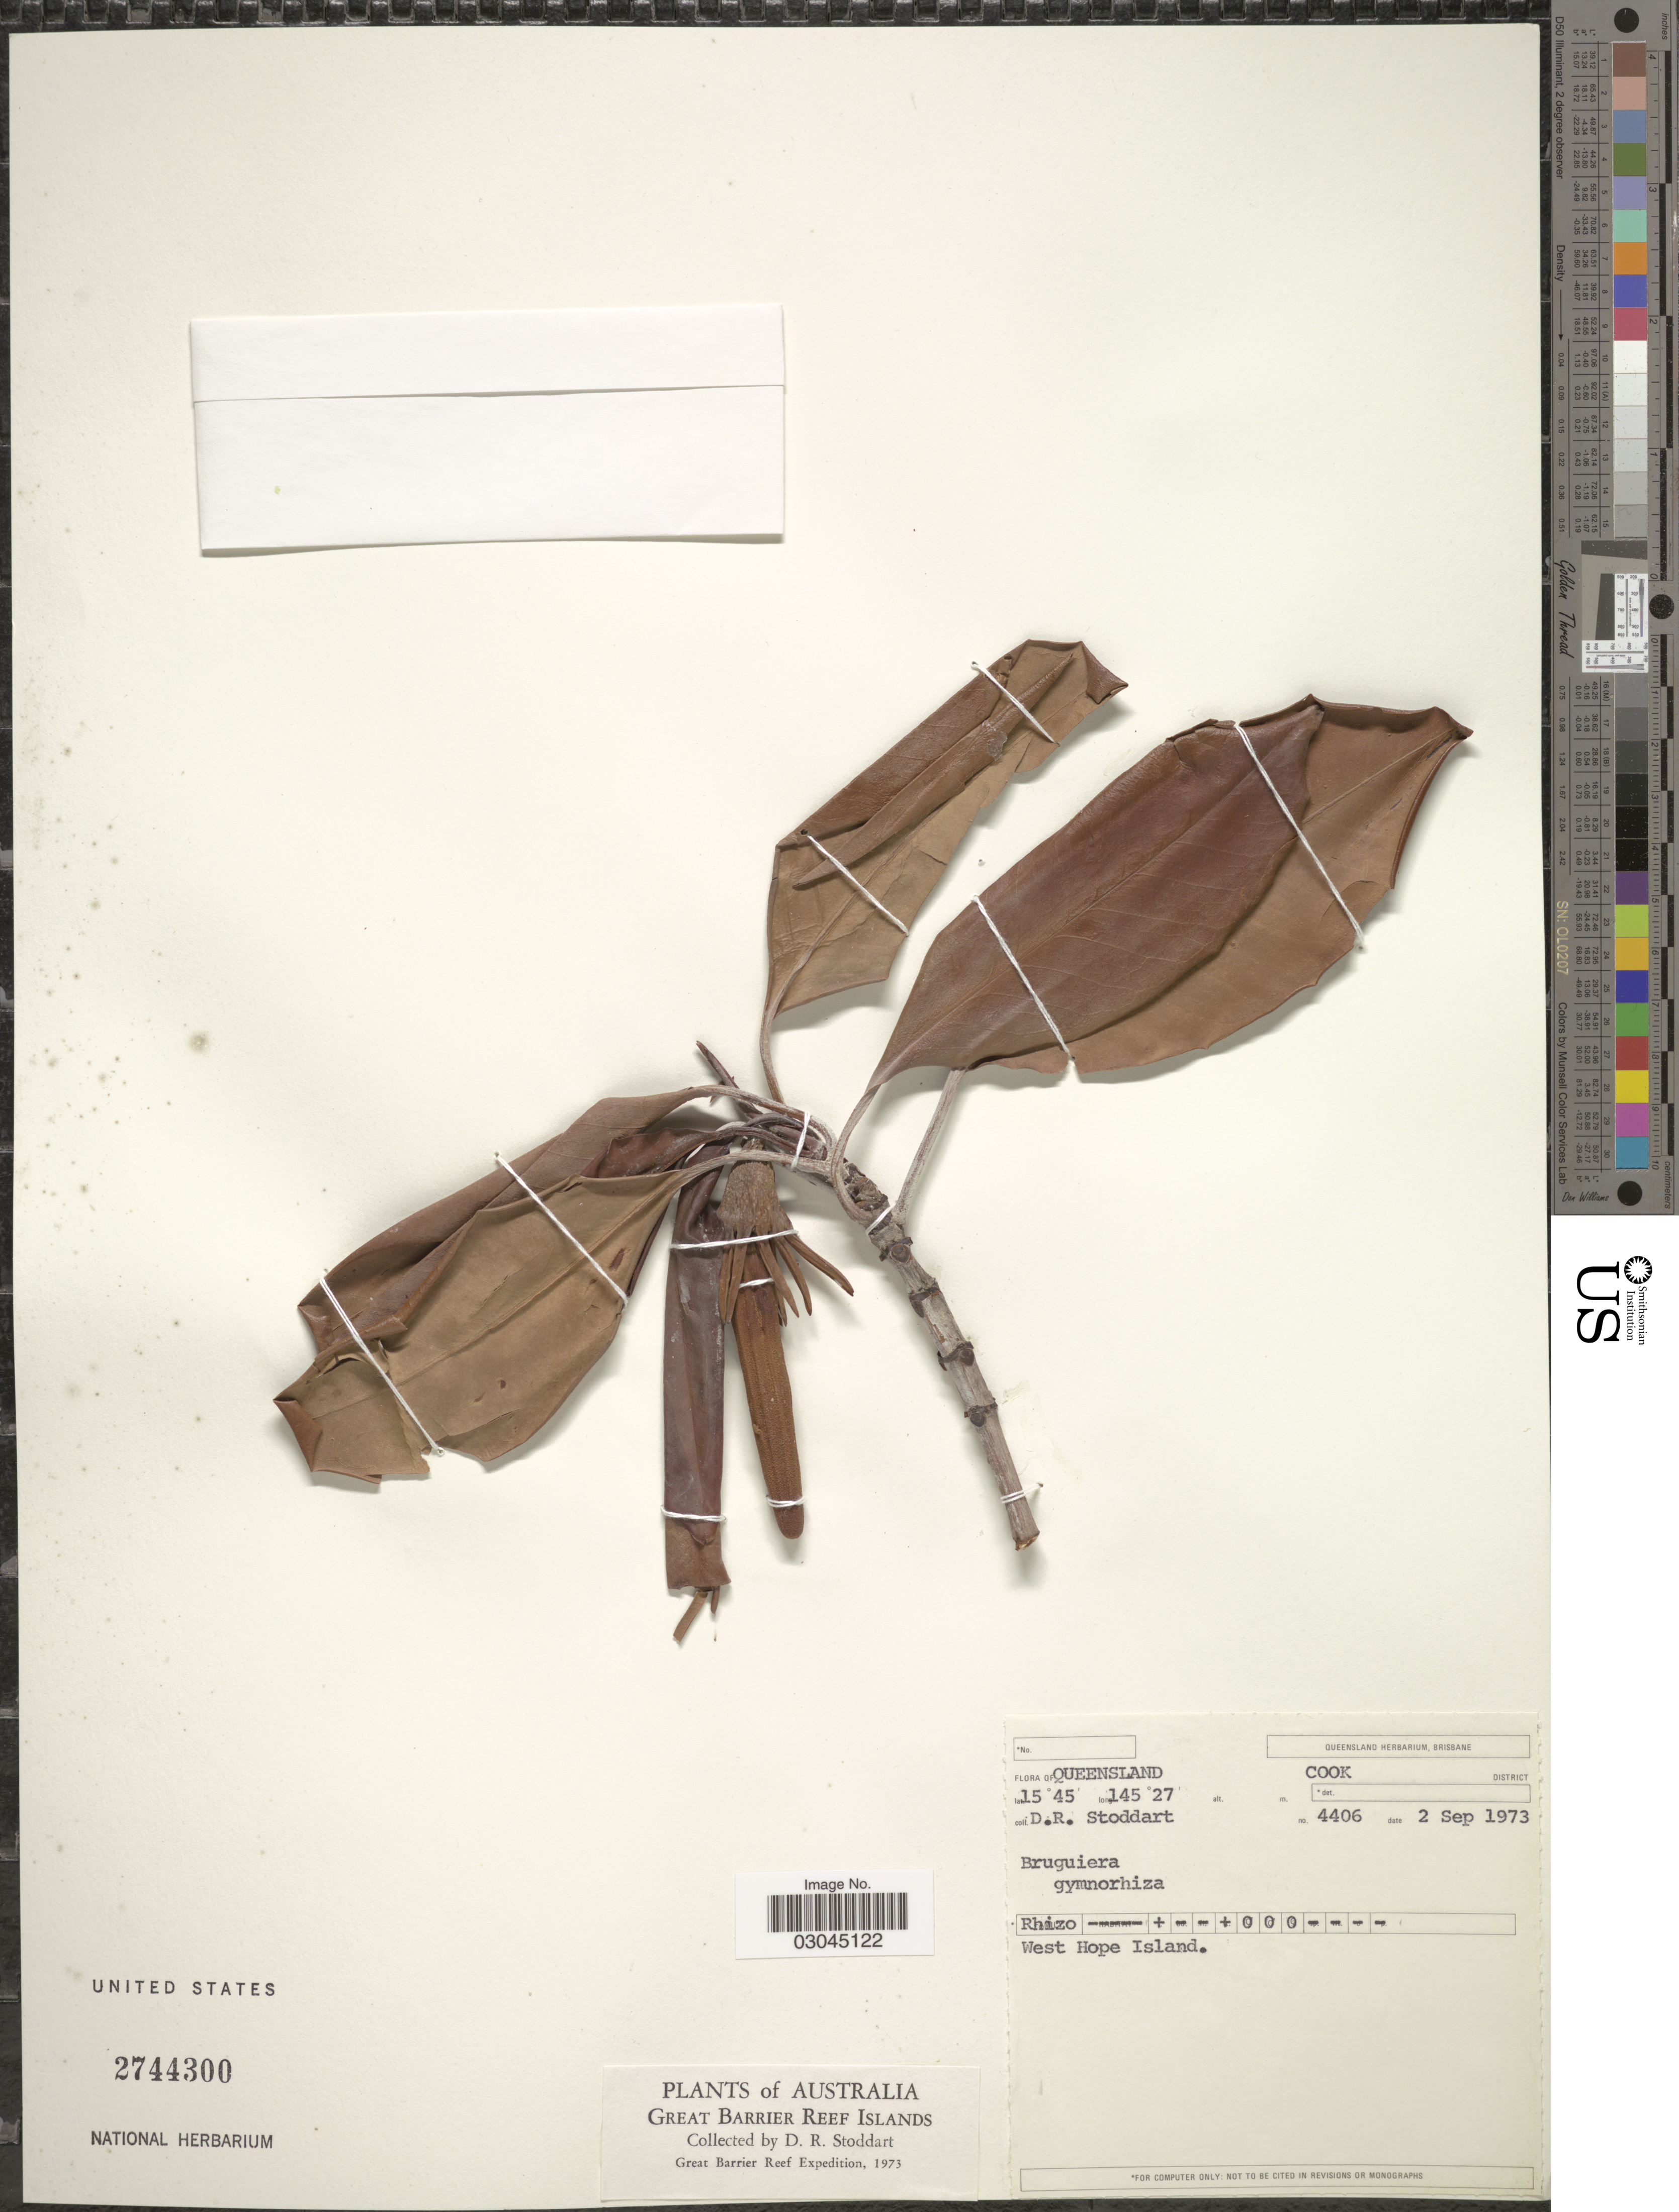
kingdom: Plantae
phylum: Tracheophyta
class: Magnoliopsida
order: Malpighiales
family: Rhizophoraceae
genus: Bruguiera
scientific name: Bruguiera gymnorhiza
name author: (L.) Savigny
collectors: D. R. Stoddart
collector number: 4406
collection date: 1973-09-02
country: Australia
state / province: Queensland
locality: Cook District. West Hope Island. Great Barrier Reef Islands. Great Barrier Reef..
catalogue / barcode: US 2744300